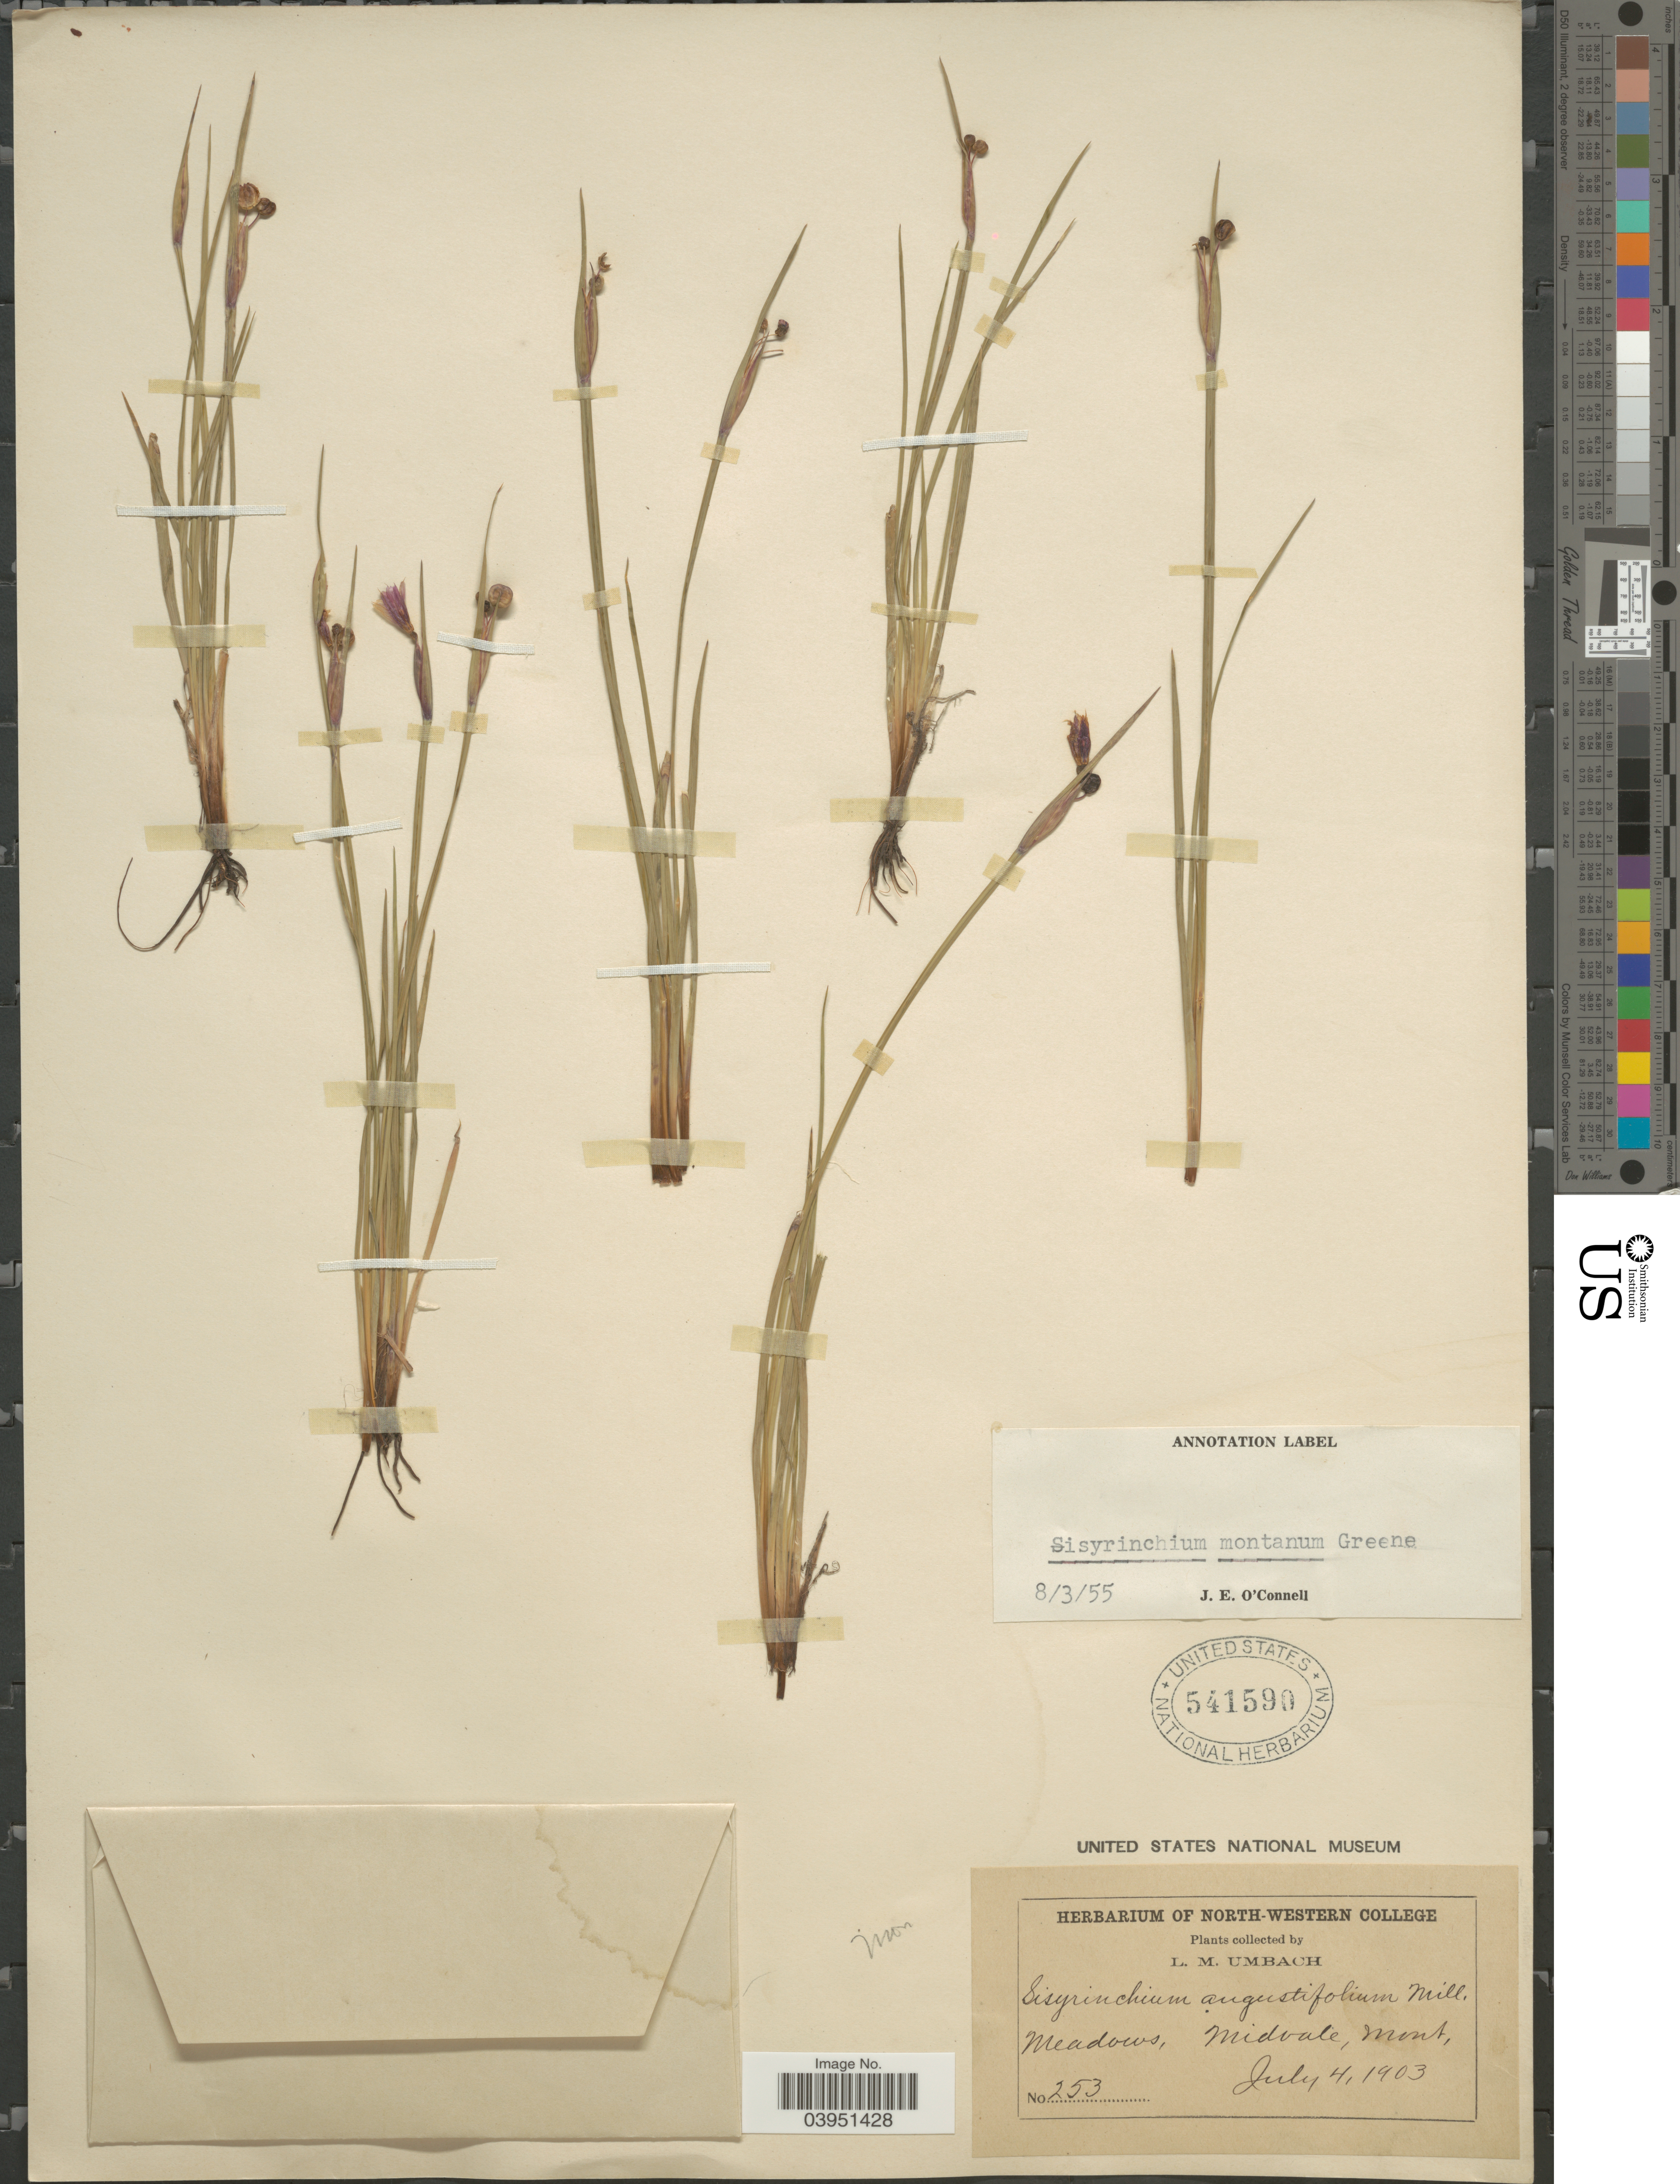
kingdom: Plantae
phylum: Tracheophyta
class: Liliopsida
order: Asparagales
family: Iridaceae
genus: Sisyrinchium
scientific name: Sisyrinchium montanum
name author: Greene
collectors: L. M. Umbach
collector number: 253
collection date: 1903-07-04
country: United States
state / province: Montana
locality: Midvale.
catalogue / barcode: US 541590